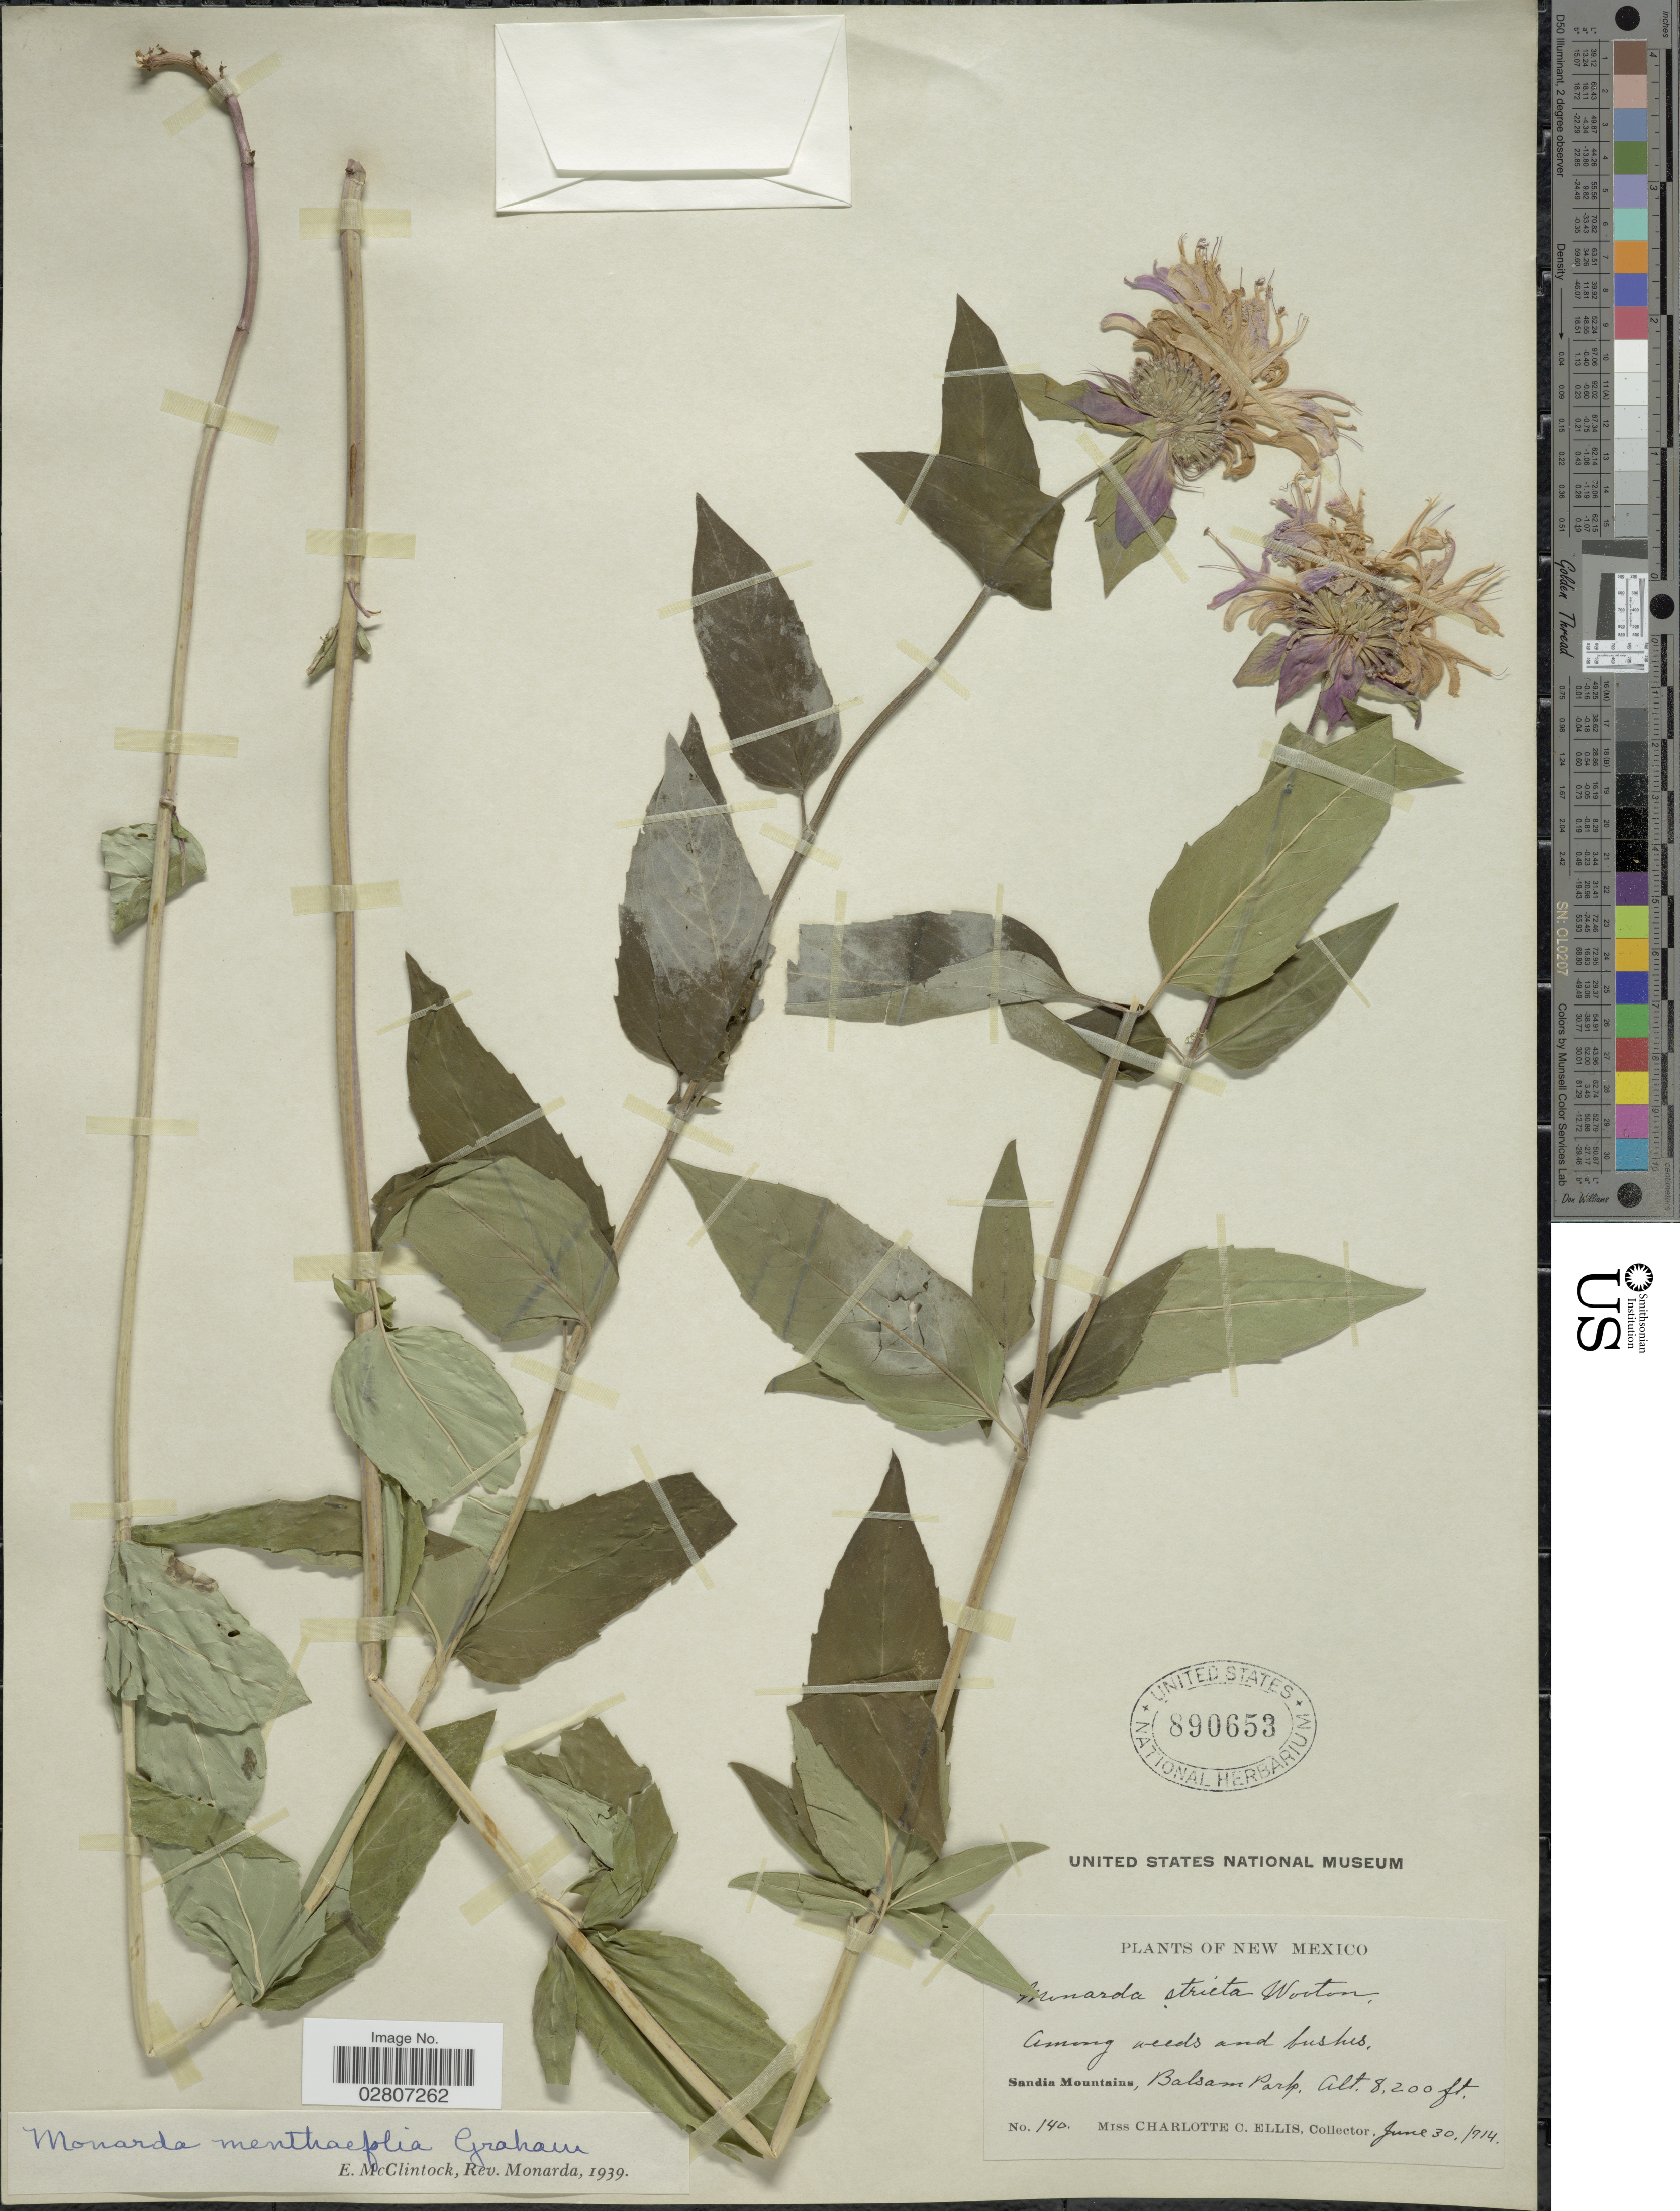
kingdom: Plantae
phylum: Tracheophyta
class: Magnoliopsida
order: Lamiales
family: Lamiaceae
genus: Monarda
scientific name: Monarda fistulosa var. menthifolia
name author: (Graham) Fernald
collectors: C. C. Ellis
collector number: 140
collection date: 1914-06-30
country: United States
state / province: New Mexico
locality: Among weeds and bushes, Sandia Mountains, Balsam Park.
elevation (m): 2499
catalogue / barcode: US 890653